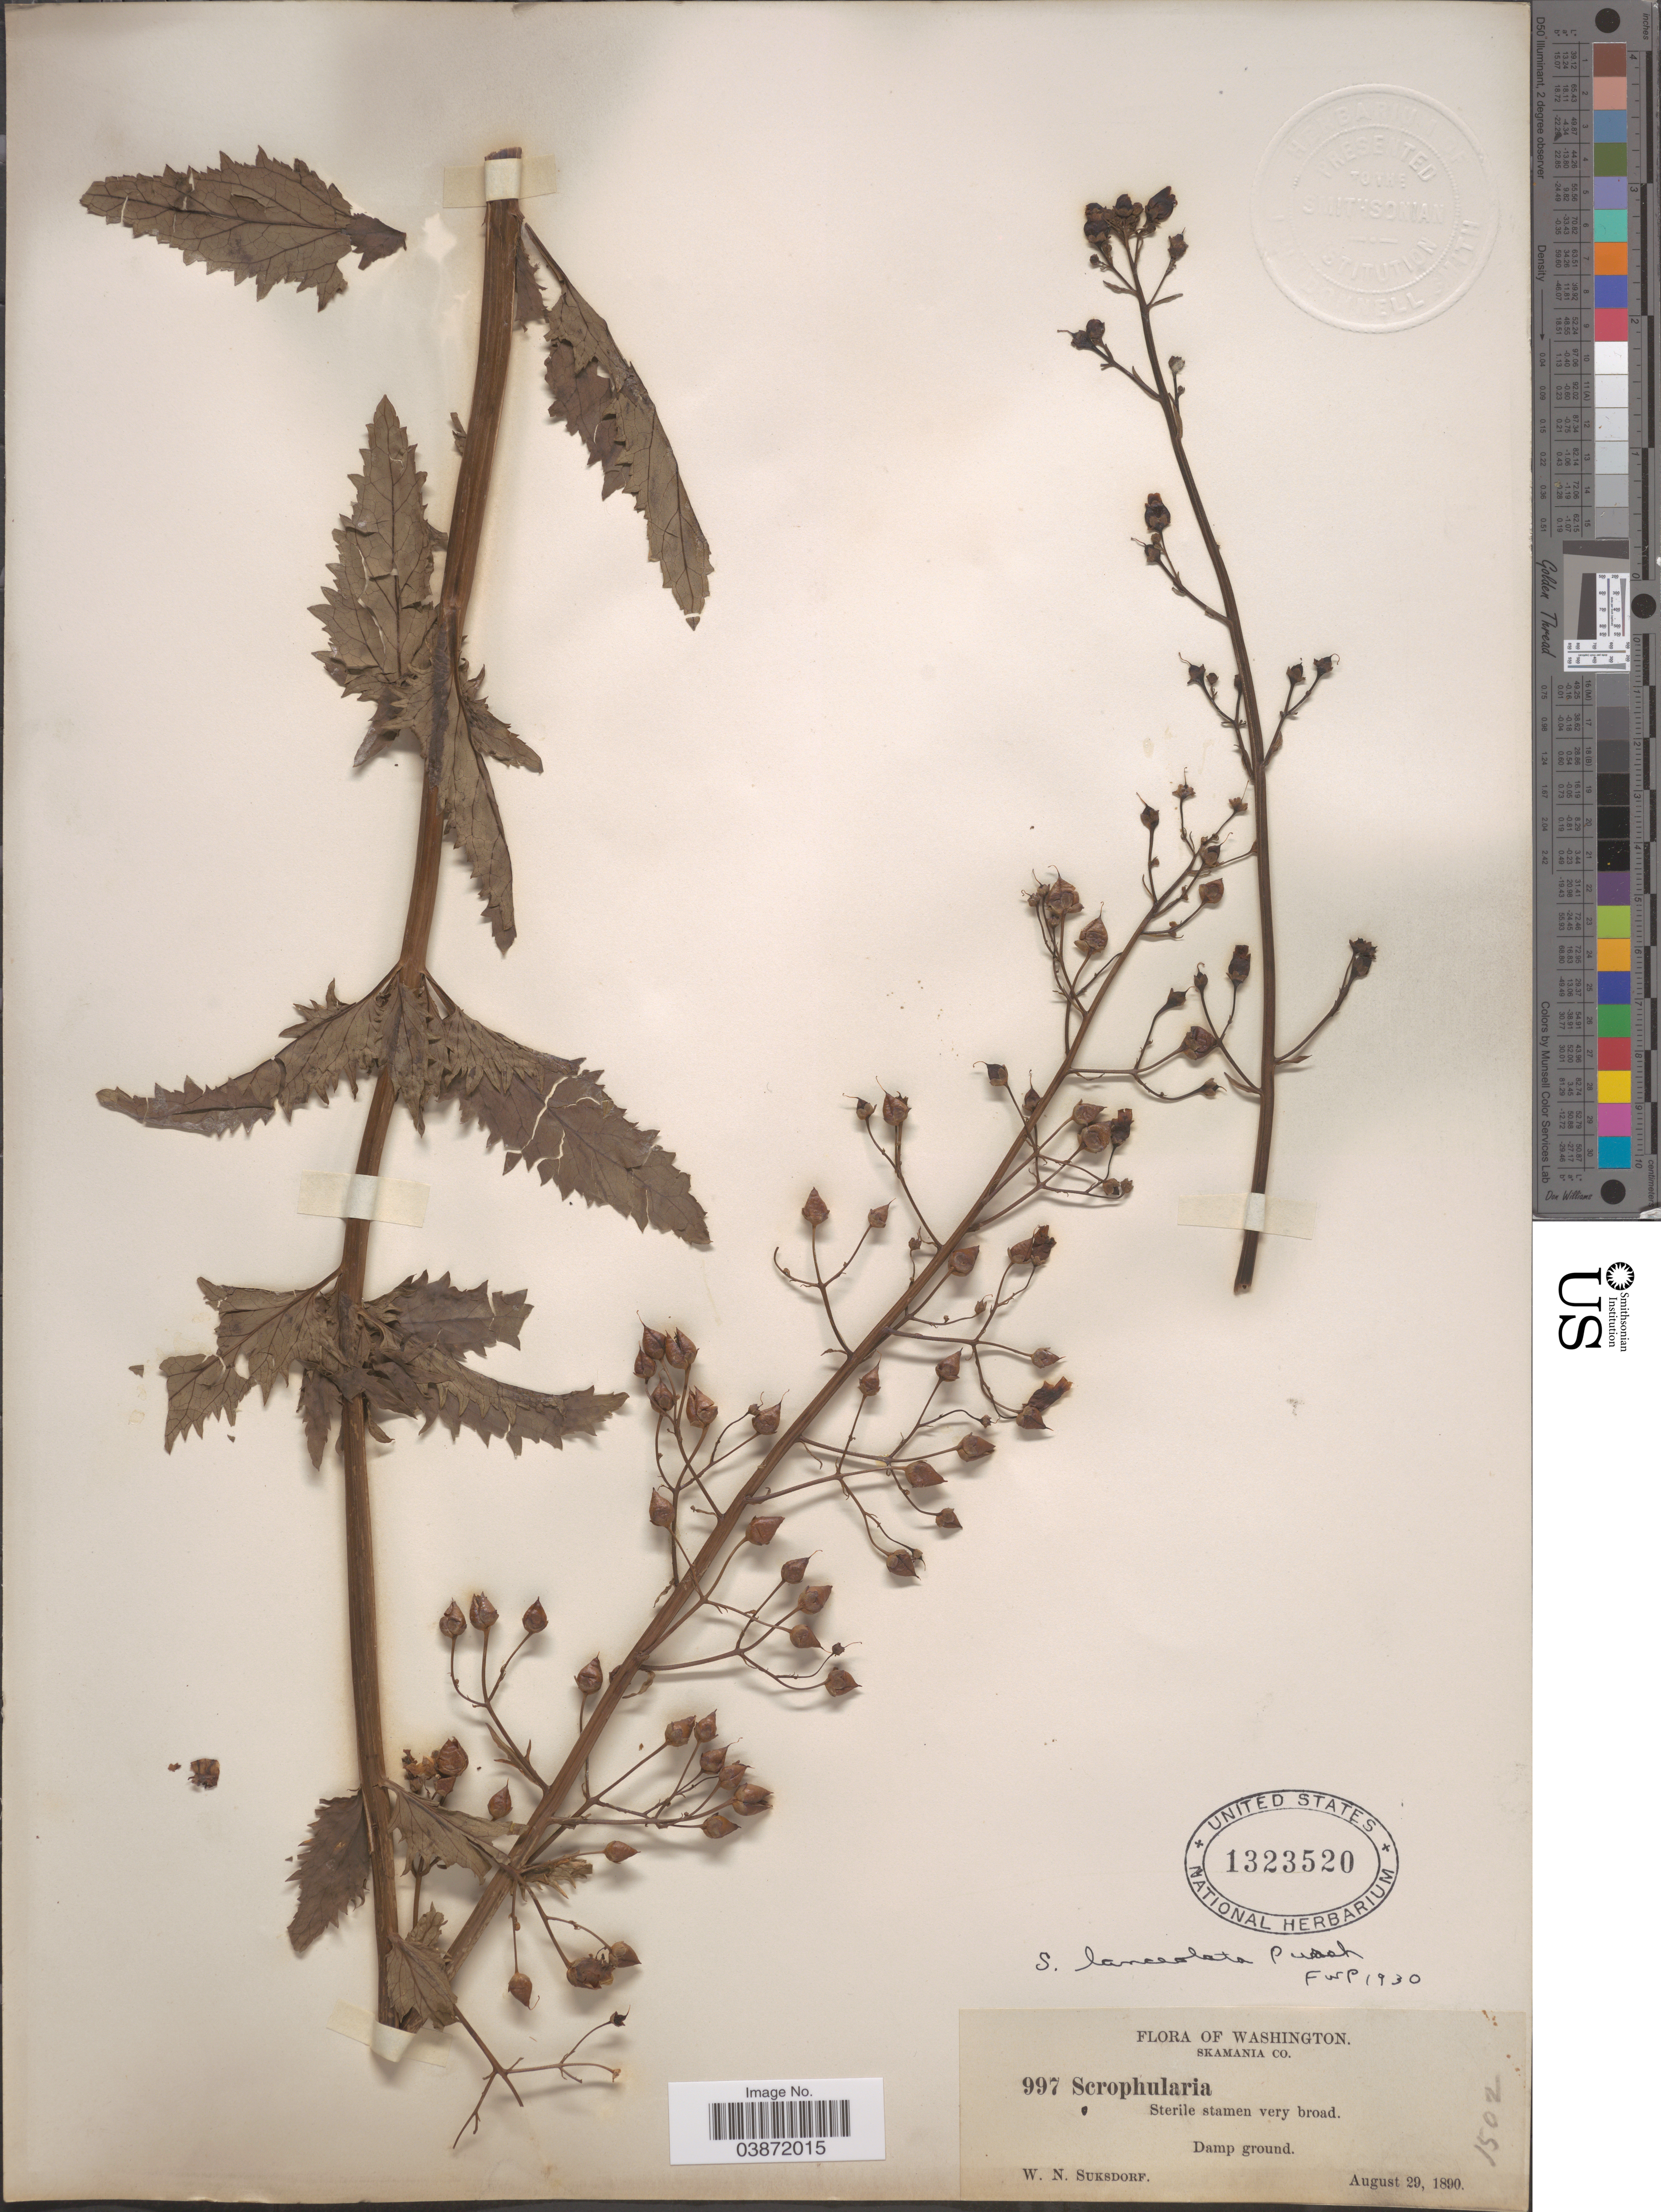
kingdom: Plantae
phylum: Tracheophyta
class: Magnoliopsida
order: Lamiales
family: Scrophulariaceae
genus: Scrophularia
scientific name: Scrophularia lanceolata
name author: Pursh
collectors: W. N. Suksdorf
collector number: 997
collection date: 1890-08-29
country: United States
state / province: Washington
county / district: Skamania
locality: Skamania Co.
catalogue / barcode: US 1323520